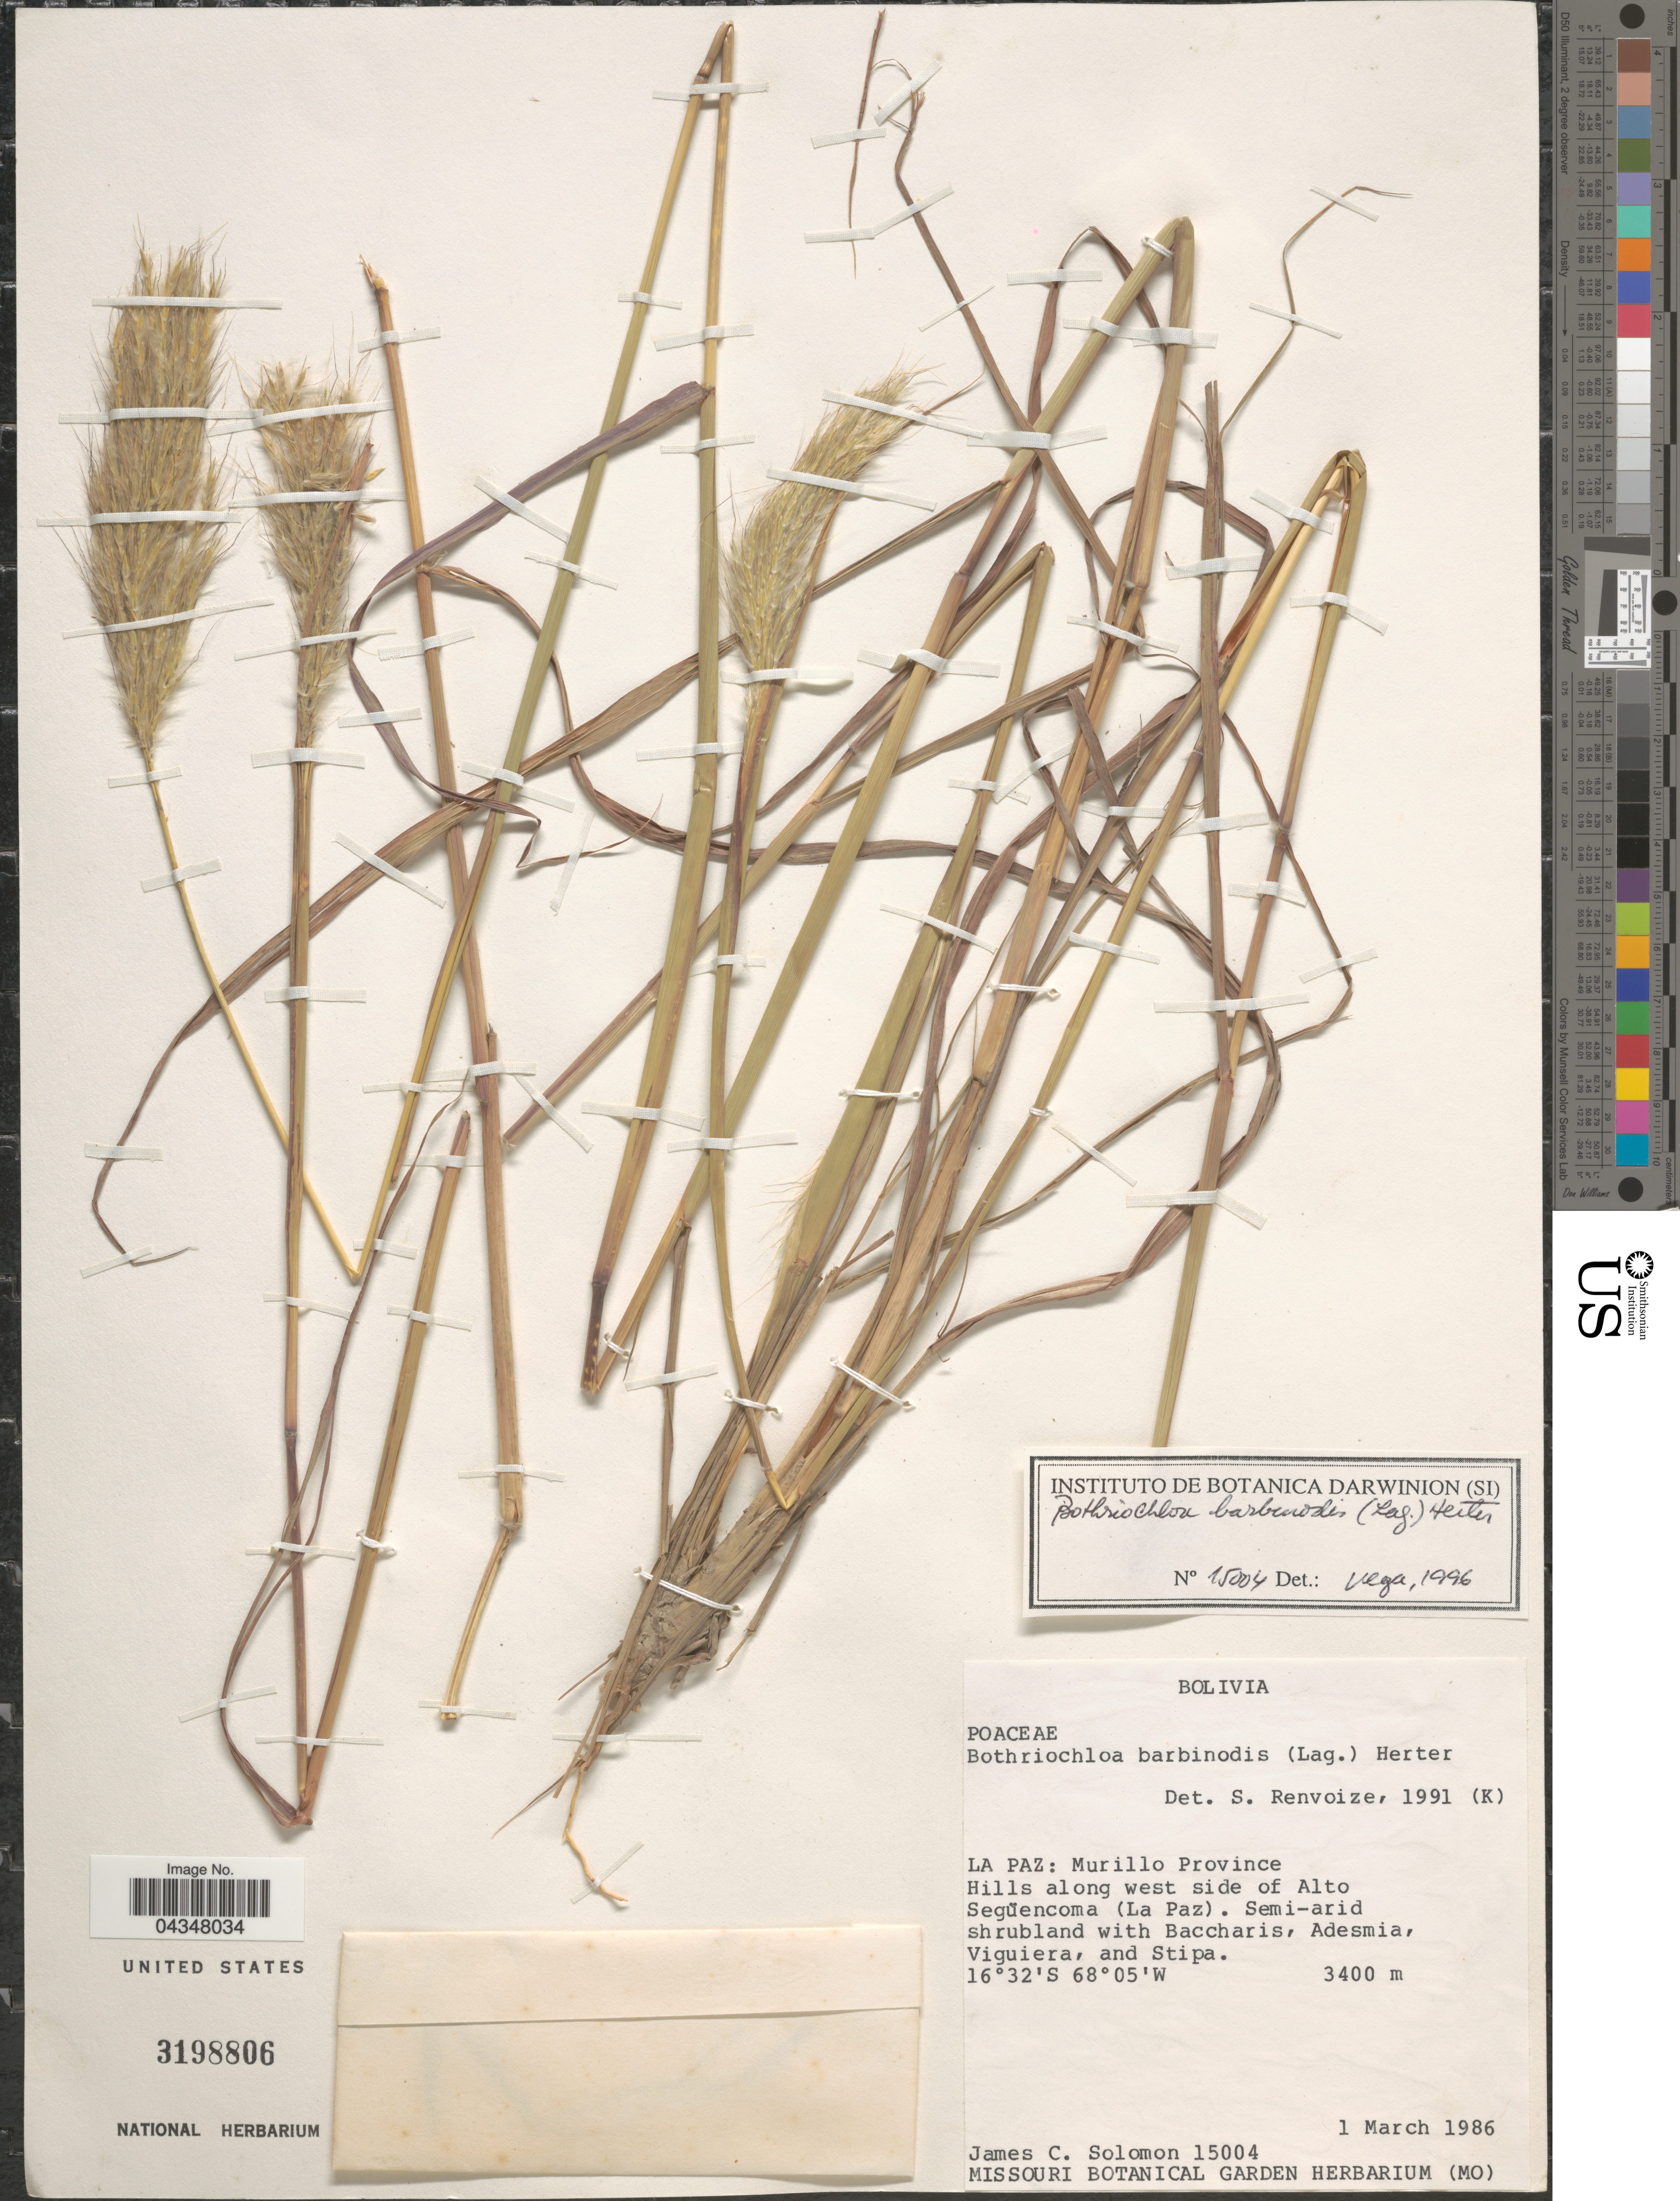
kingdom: Plantae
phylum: Tracheophyta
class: Liliopsida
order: Poales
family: Poaceae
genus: Bothriochloa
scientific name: Bothriochloa barbinodis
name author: (Lag.) Herter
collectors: J. C. Solomon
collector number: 15004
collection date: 1986-03-01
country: Bolivia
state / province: La Paz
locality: Murillo Province. Hills along west side of Alto Següencoma (La Paz).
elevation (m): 3400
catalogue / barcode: US 3198806